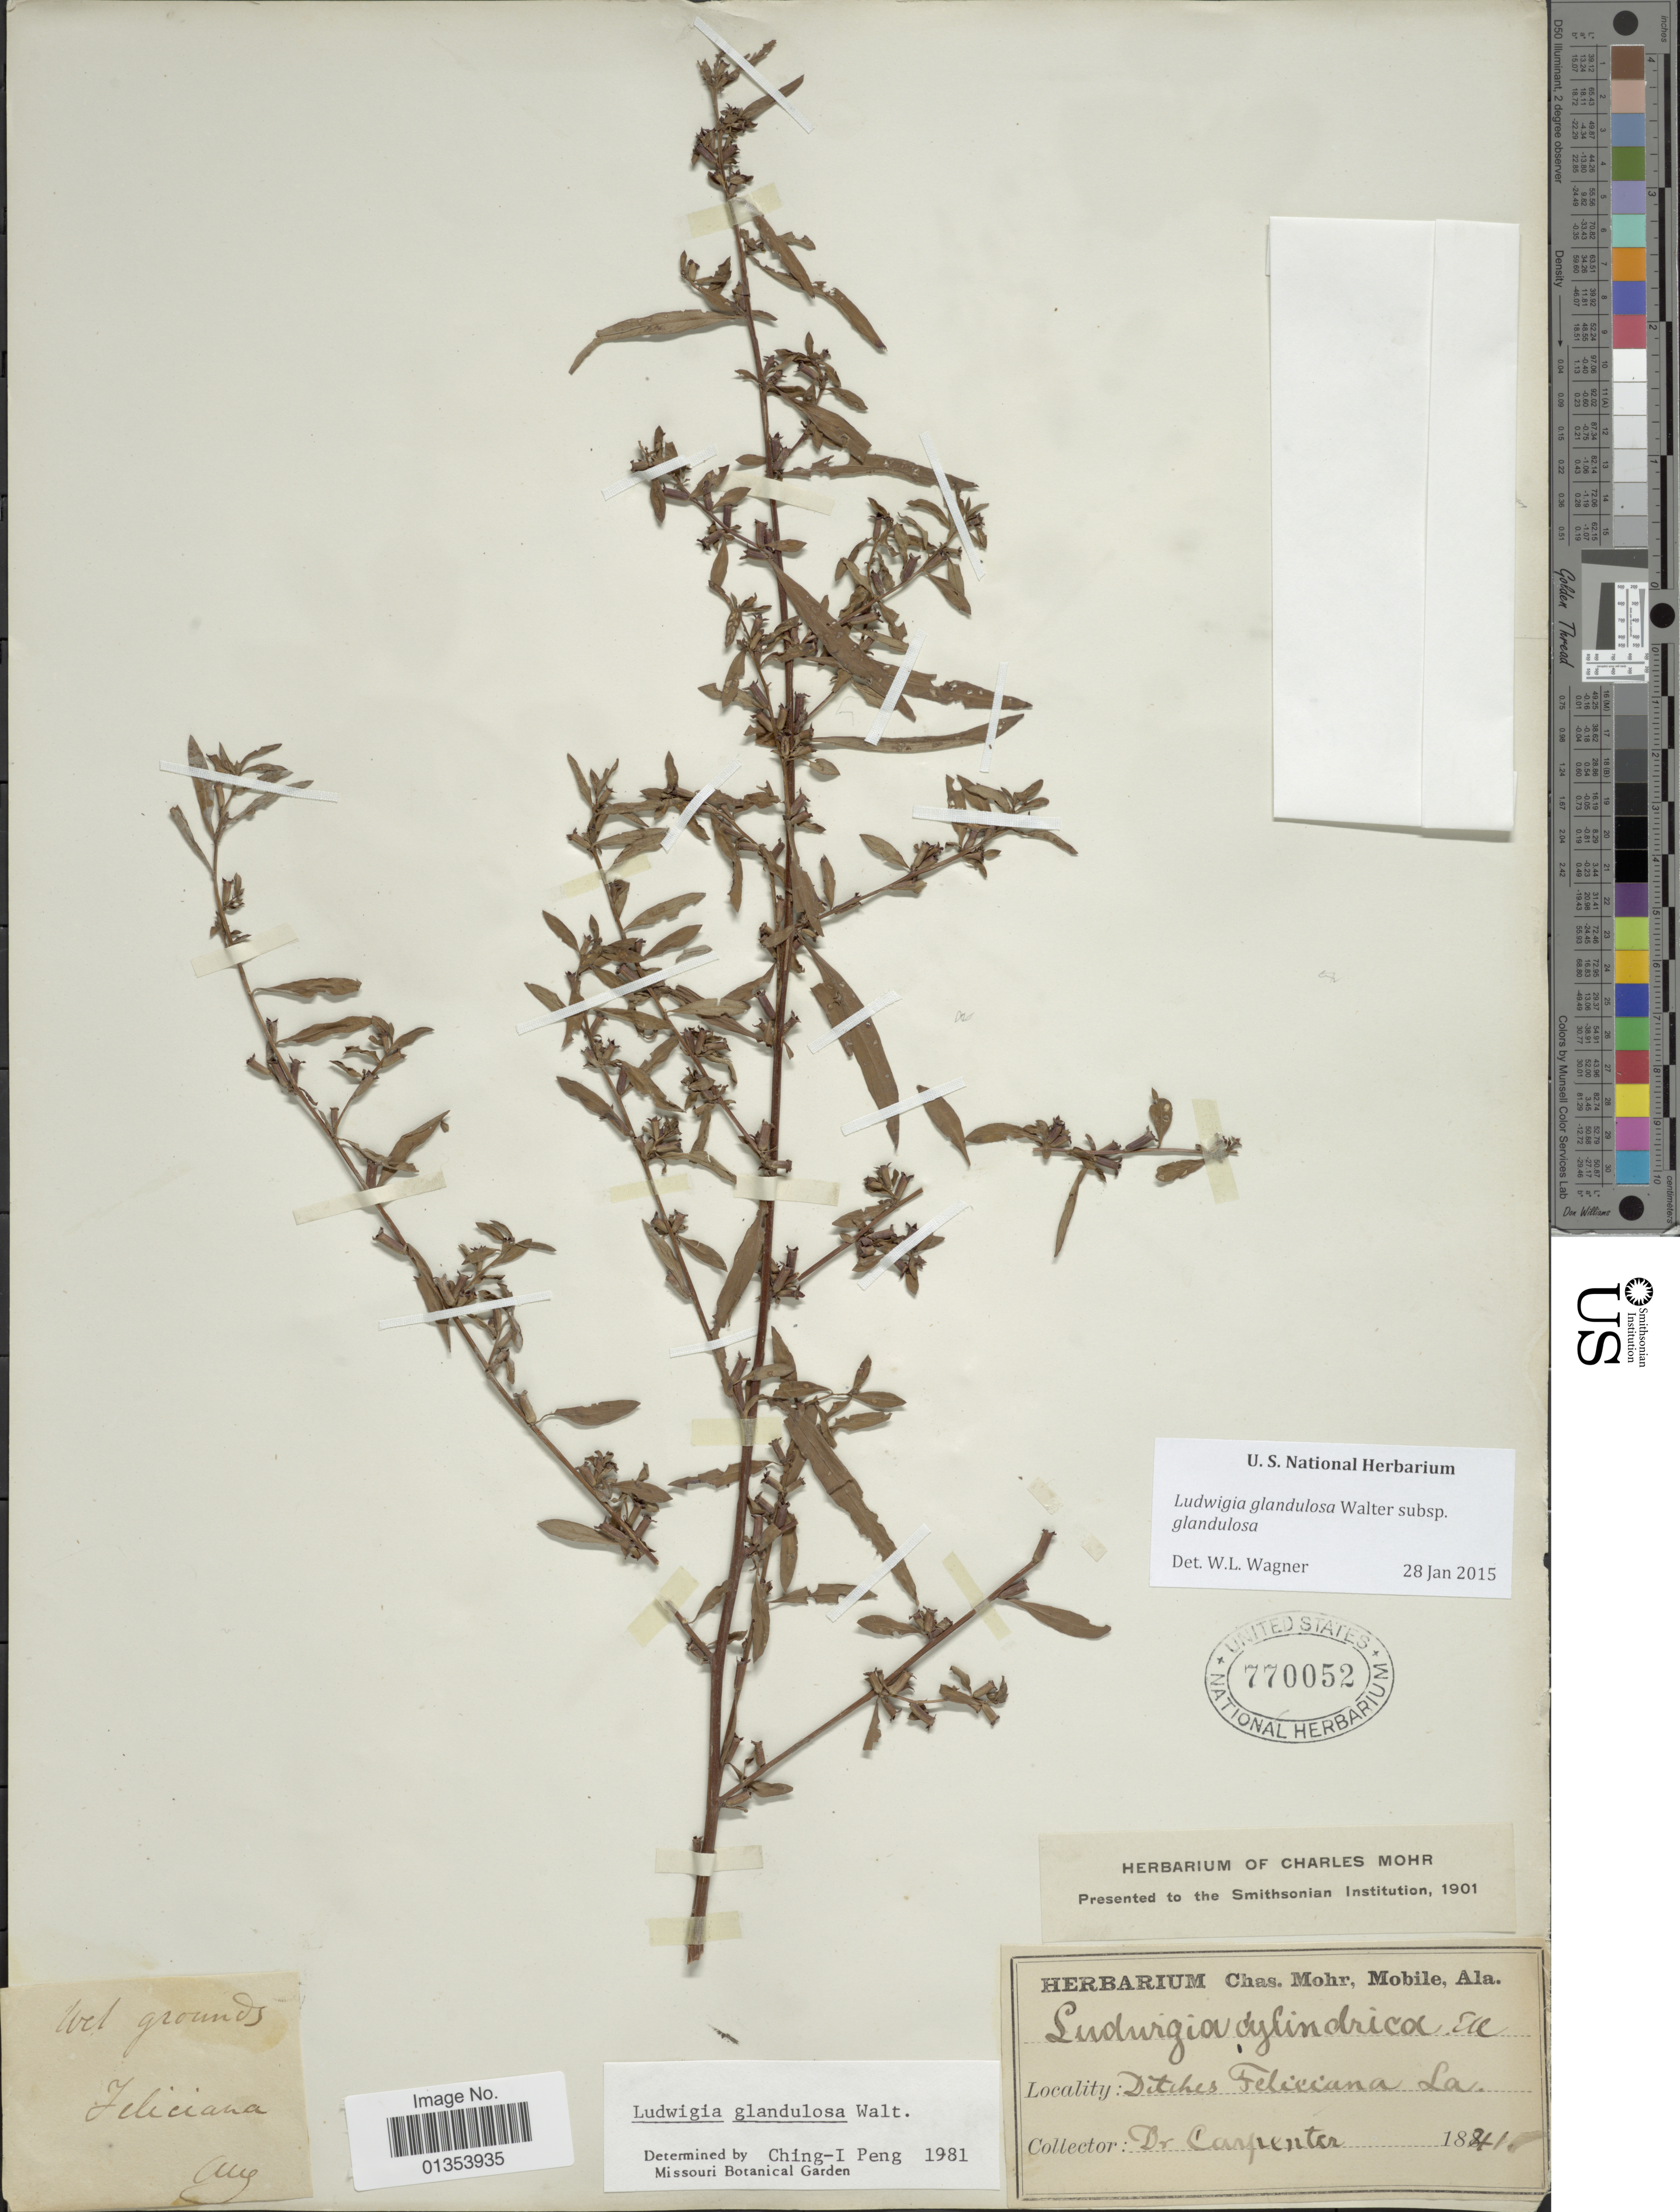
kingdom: Plantae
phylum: Tracheophyta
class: Magnoliopsida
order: Myrtales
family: Onagraceae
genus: Ludwigia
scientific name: Ludwigia glandulosa subsp. glandulosa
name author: Walter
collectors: -. Carpenter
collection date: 1841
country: United States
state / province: Louisiana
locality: Ditches. Feliciana.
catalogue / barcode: US 770052